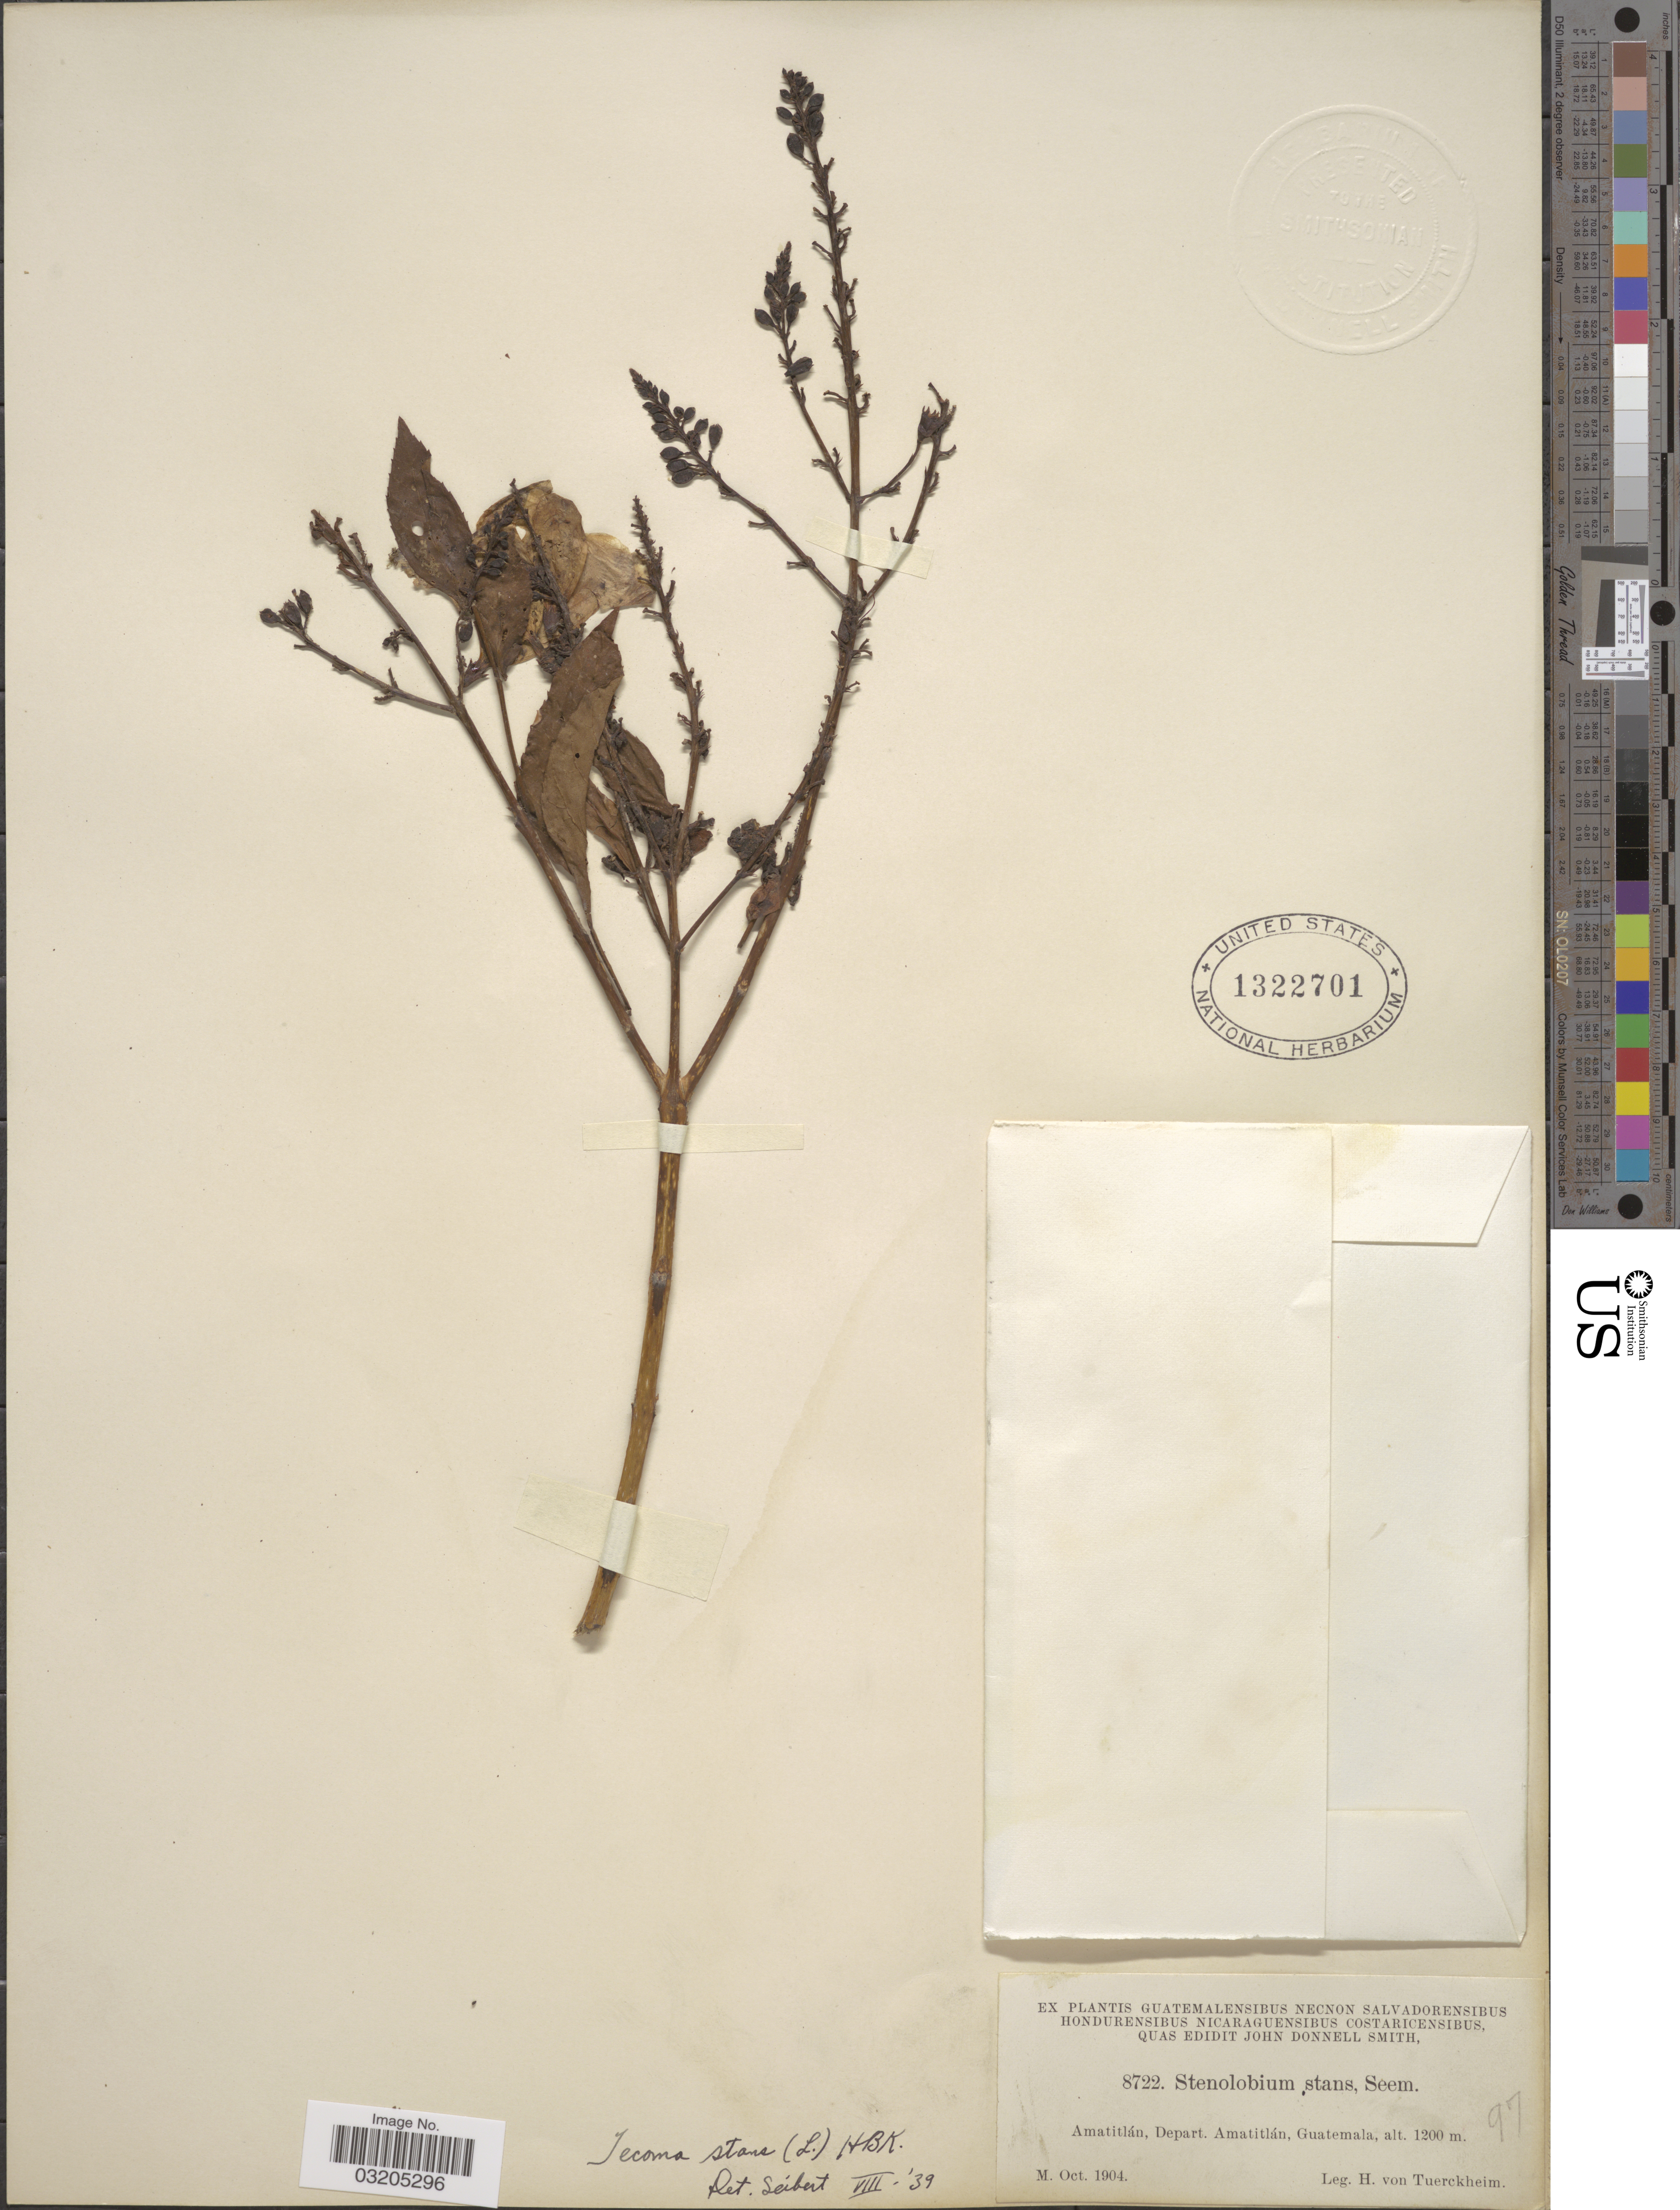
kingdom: Plantae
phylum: Tracheophyta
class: Magnoliopsida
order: Lamiales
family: Bignoniaceae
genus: Tecoma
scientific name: Tecoma stans var. stans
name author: (L.) Juss. ex Kunth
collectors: H. von Tuerckheim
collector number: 8722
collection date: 1904-10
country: Guatemala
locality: Amatitlán, Depart. Amatitlán.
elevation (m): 1200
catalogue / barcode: US 1322701